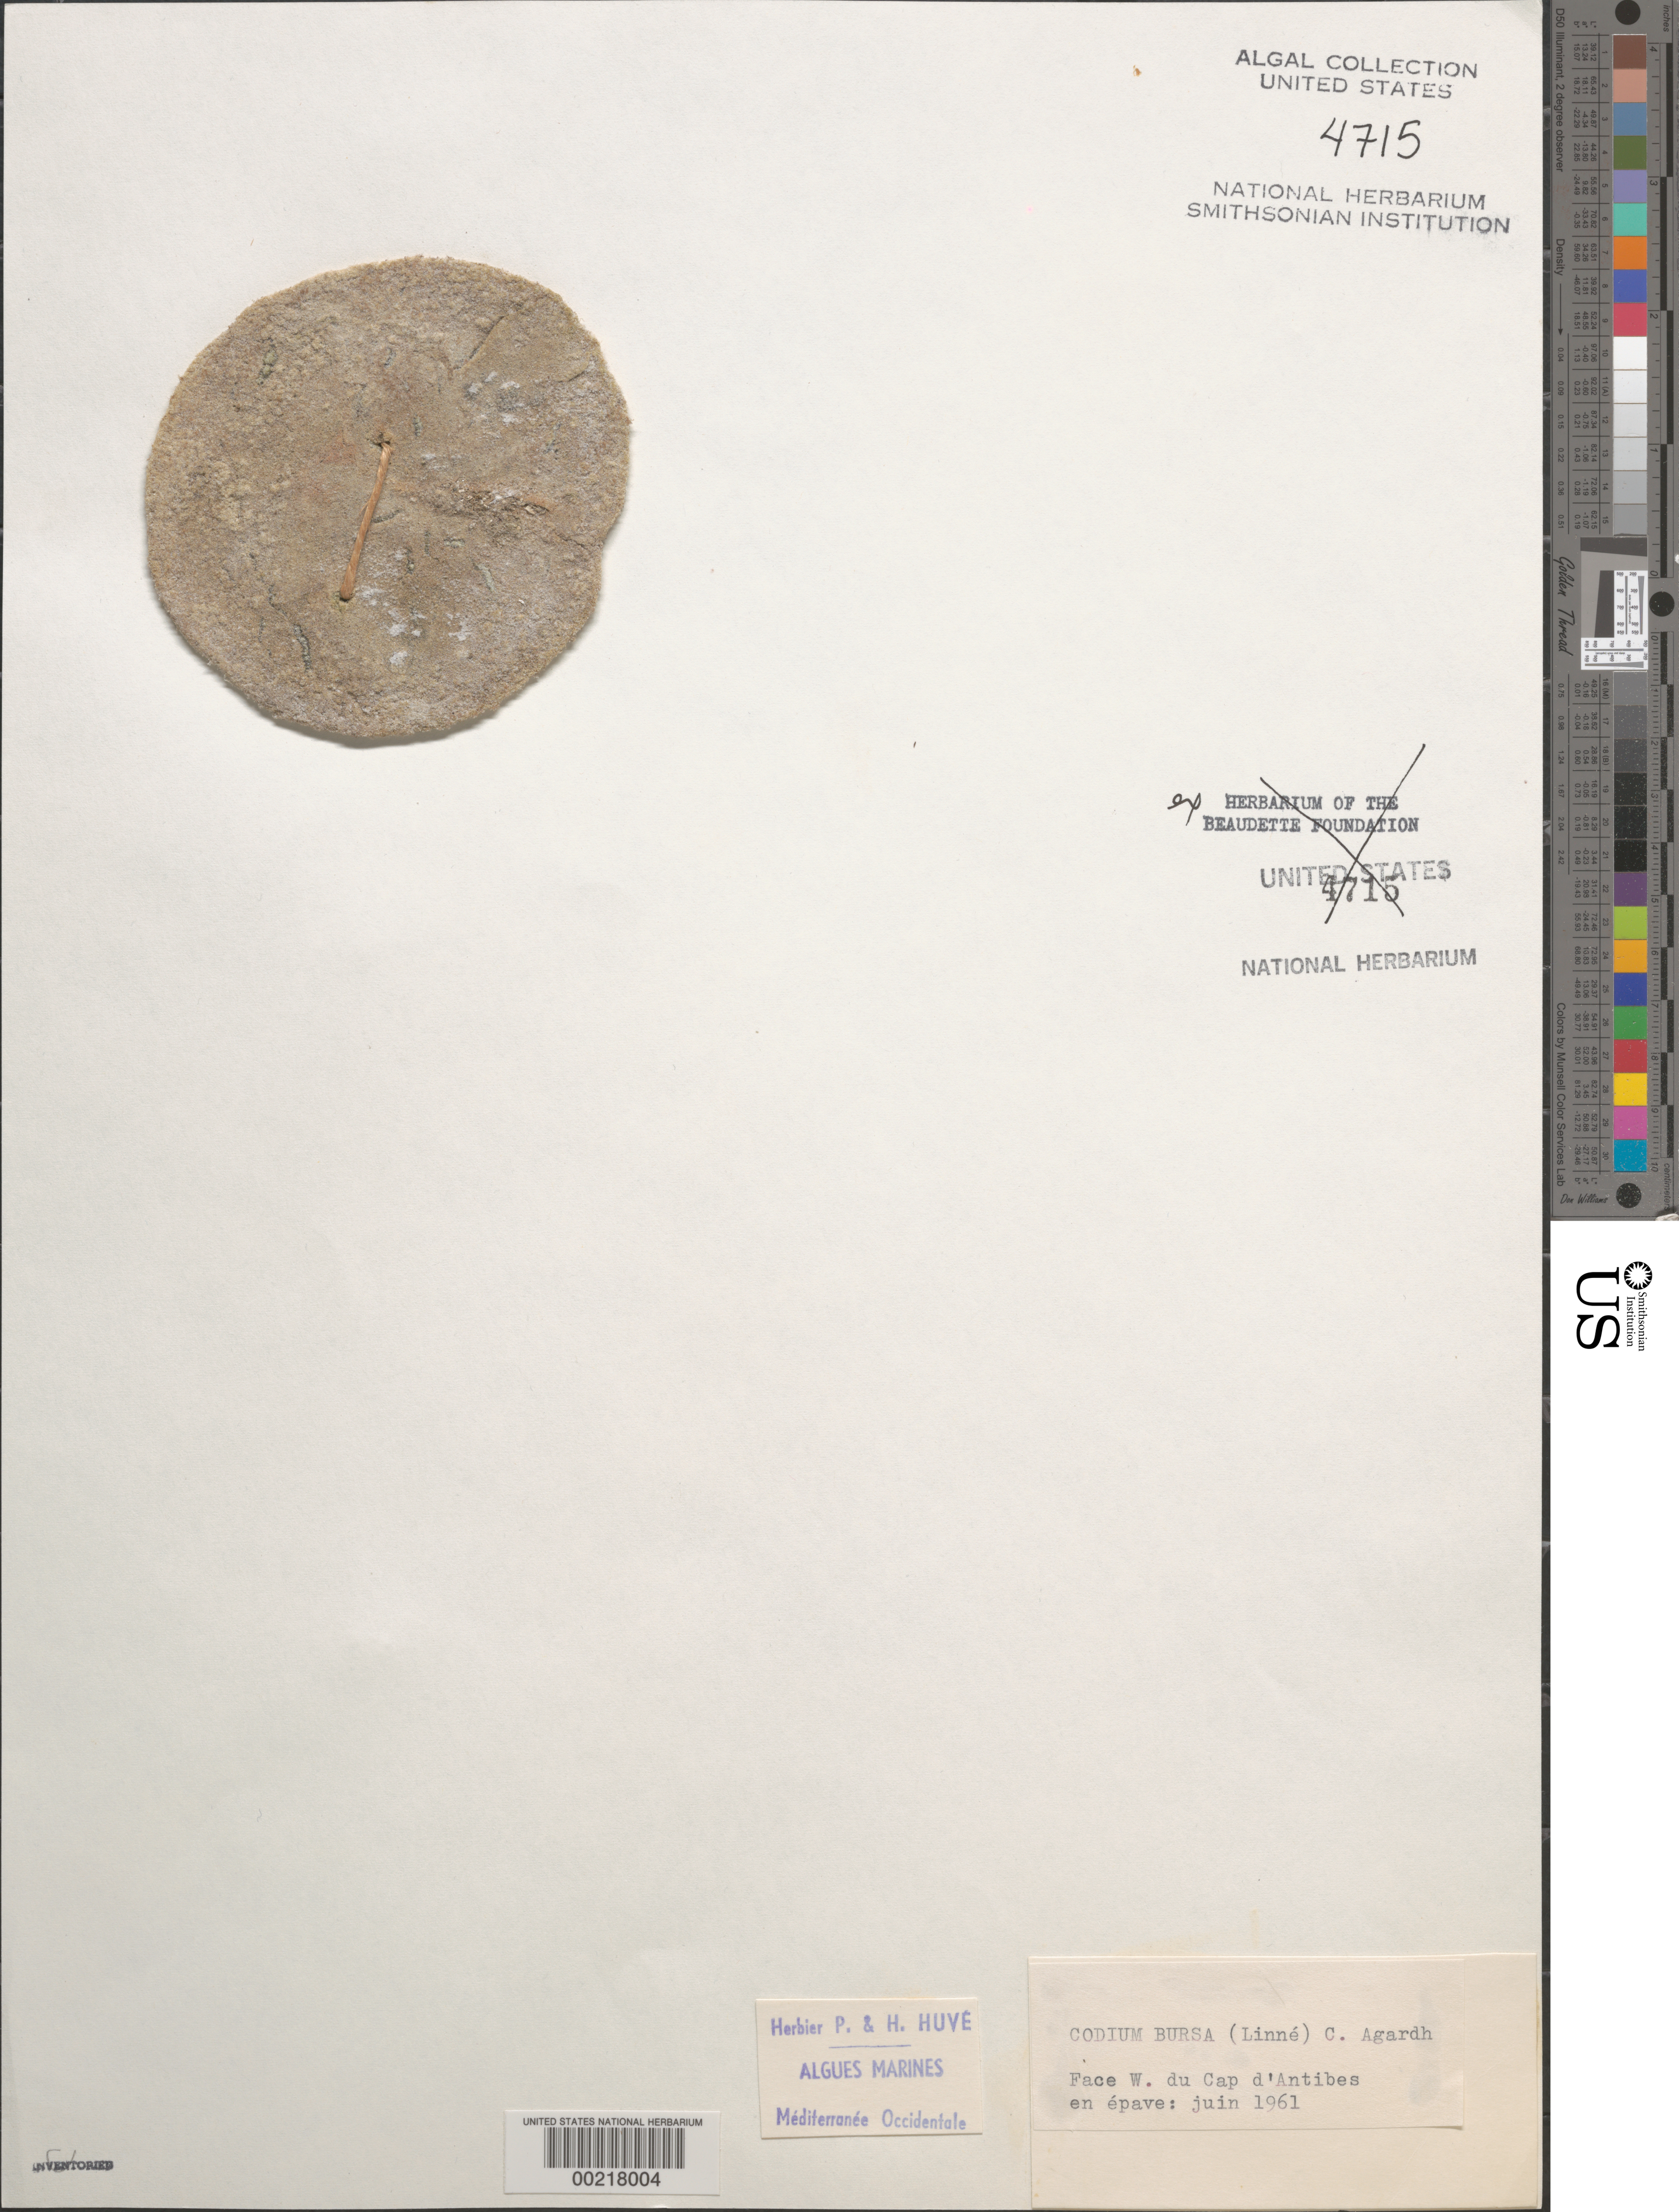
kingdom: Plantae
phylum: Chlorophyta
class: Ulvophyceae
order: Bryopsidales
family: Codiaceae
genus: Codium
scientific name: Codium bursa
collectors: P. Huve & H. Huve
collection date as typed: Jun 1961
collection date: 1961-06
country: France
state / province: Provence-Alpes-Côte d'Azur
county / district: Alpes-Maritimes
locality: West of Cap d'Antibes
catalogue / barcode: US 4715